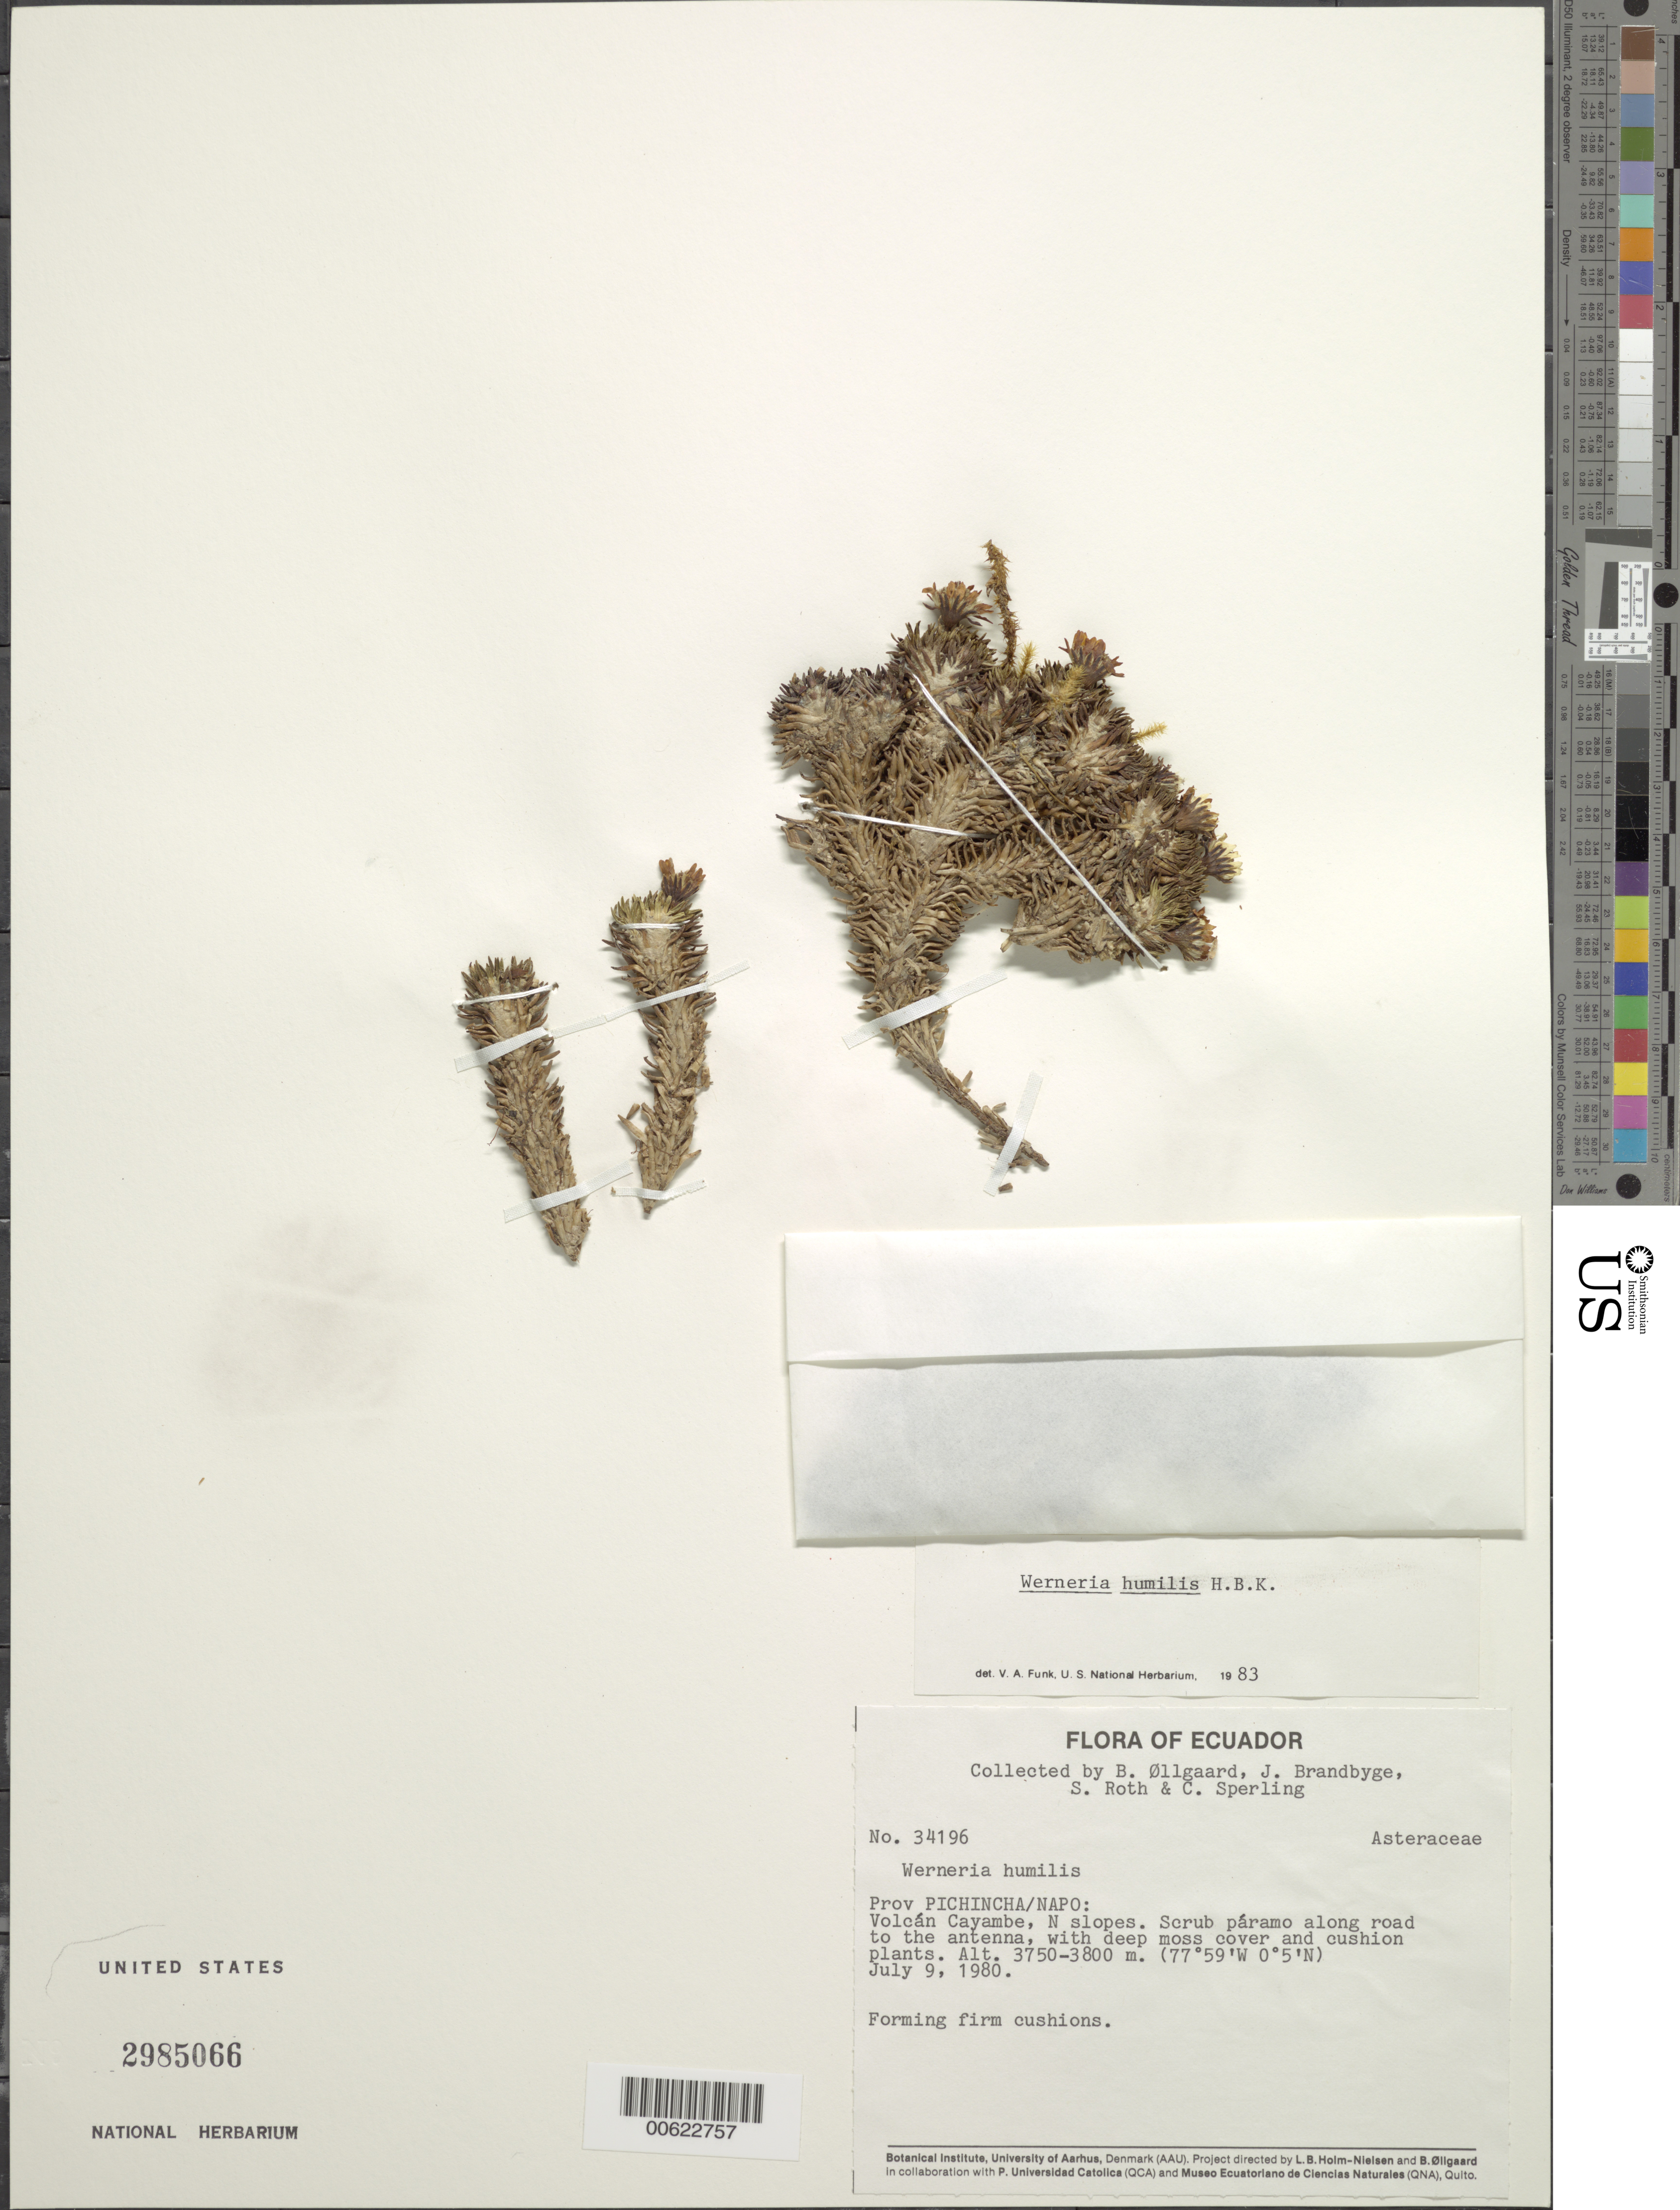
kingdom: Plantae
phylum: Tracheophyta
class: Magnoliopsida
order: Asterales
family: Asteraceae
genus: Xenophyllum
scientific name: Xenophyllum humile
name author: (Kunth) V.A. Funk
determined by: Funk, Vicki A., (BOT), Smithsonian Institution - National Museum of Natural History (UNITED STATES)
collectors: S. Roth & C. Sperling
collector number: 34196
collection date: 1980-07-09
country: Ecuador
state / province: Pichincha / Napo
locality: Volcán Cayambe, N slopes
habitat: Scrub páramo along road to the antenna, deep moss cover and cushion plants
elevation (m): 3750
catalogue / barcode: US 2985066